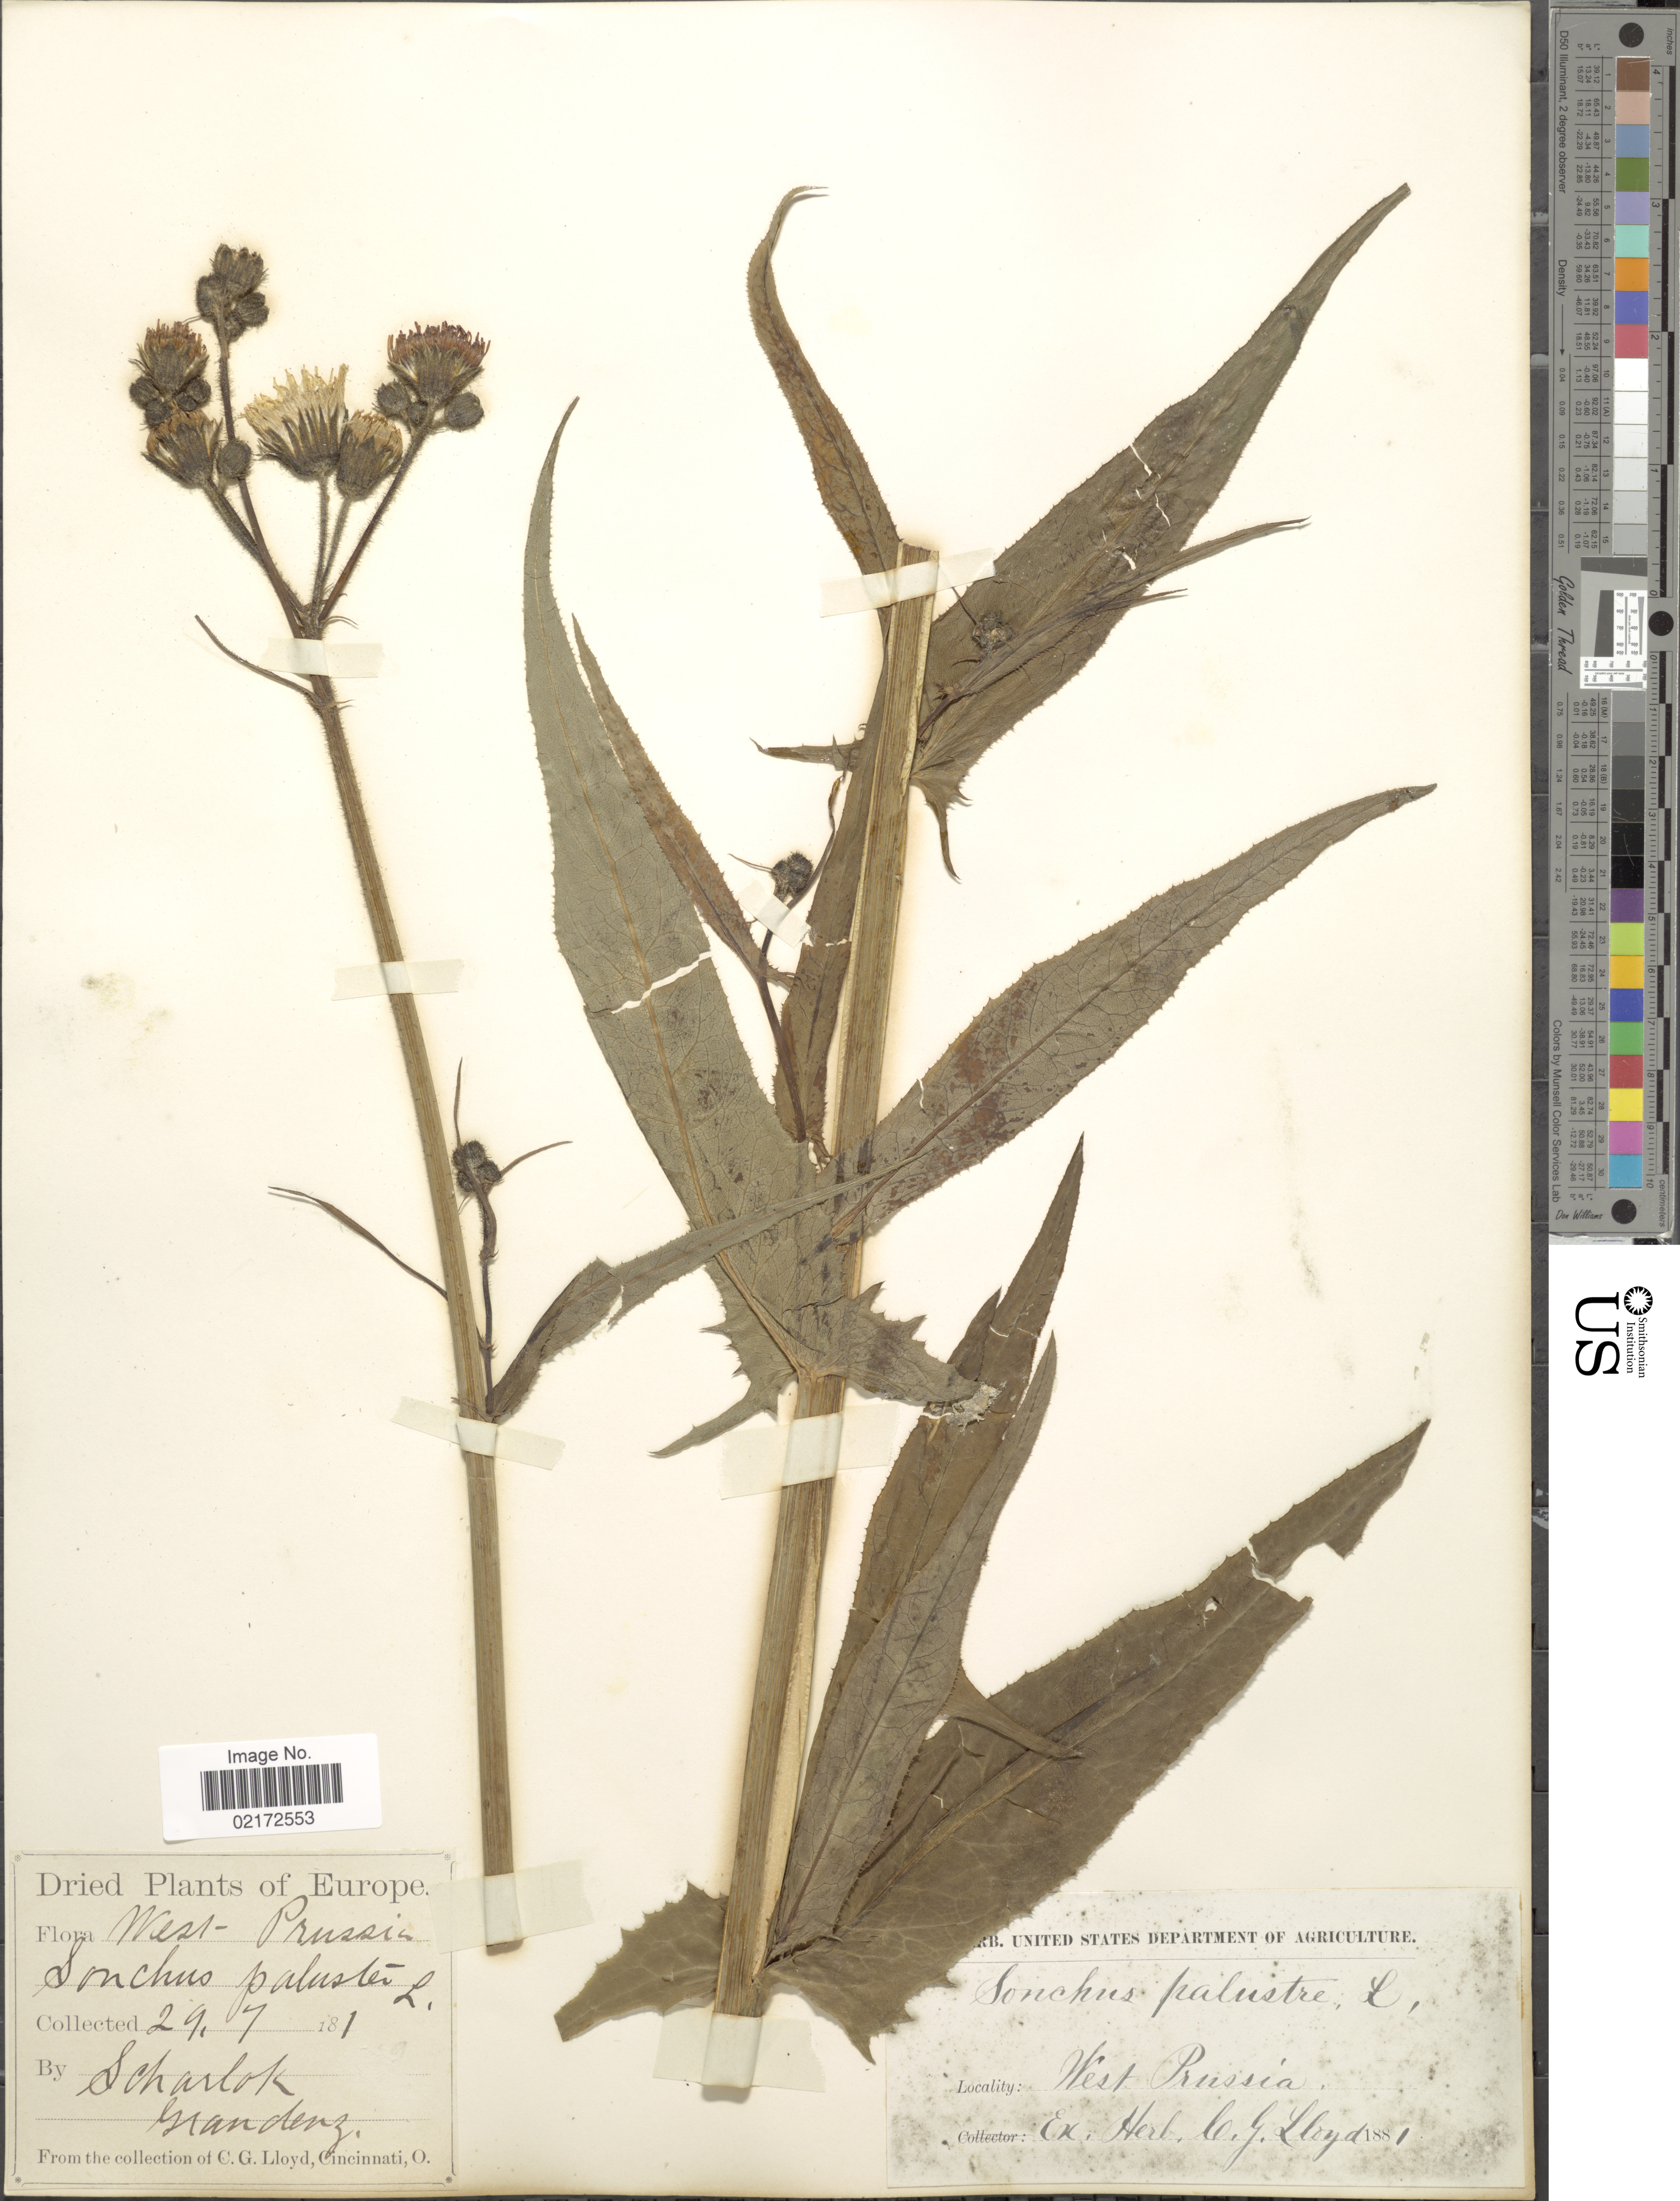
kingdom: Plantae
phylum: Tracheophyta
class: Magnoliopsida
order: Asterales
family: Asteraceae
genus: Sonchus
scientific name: Sonchus palustris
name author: L.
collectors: Scharlok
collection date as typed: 181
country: Germany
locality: West Prussia